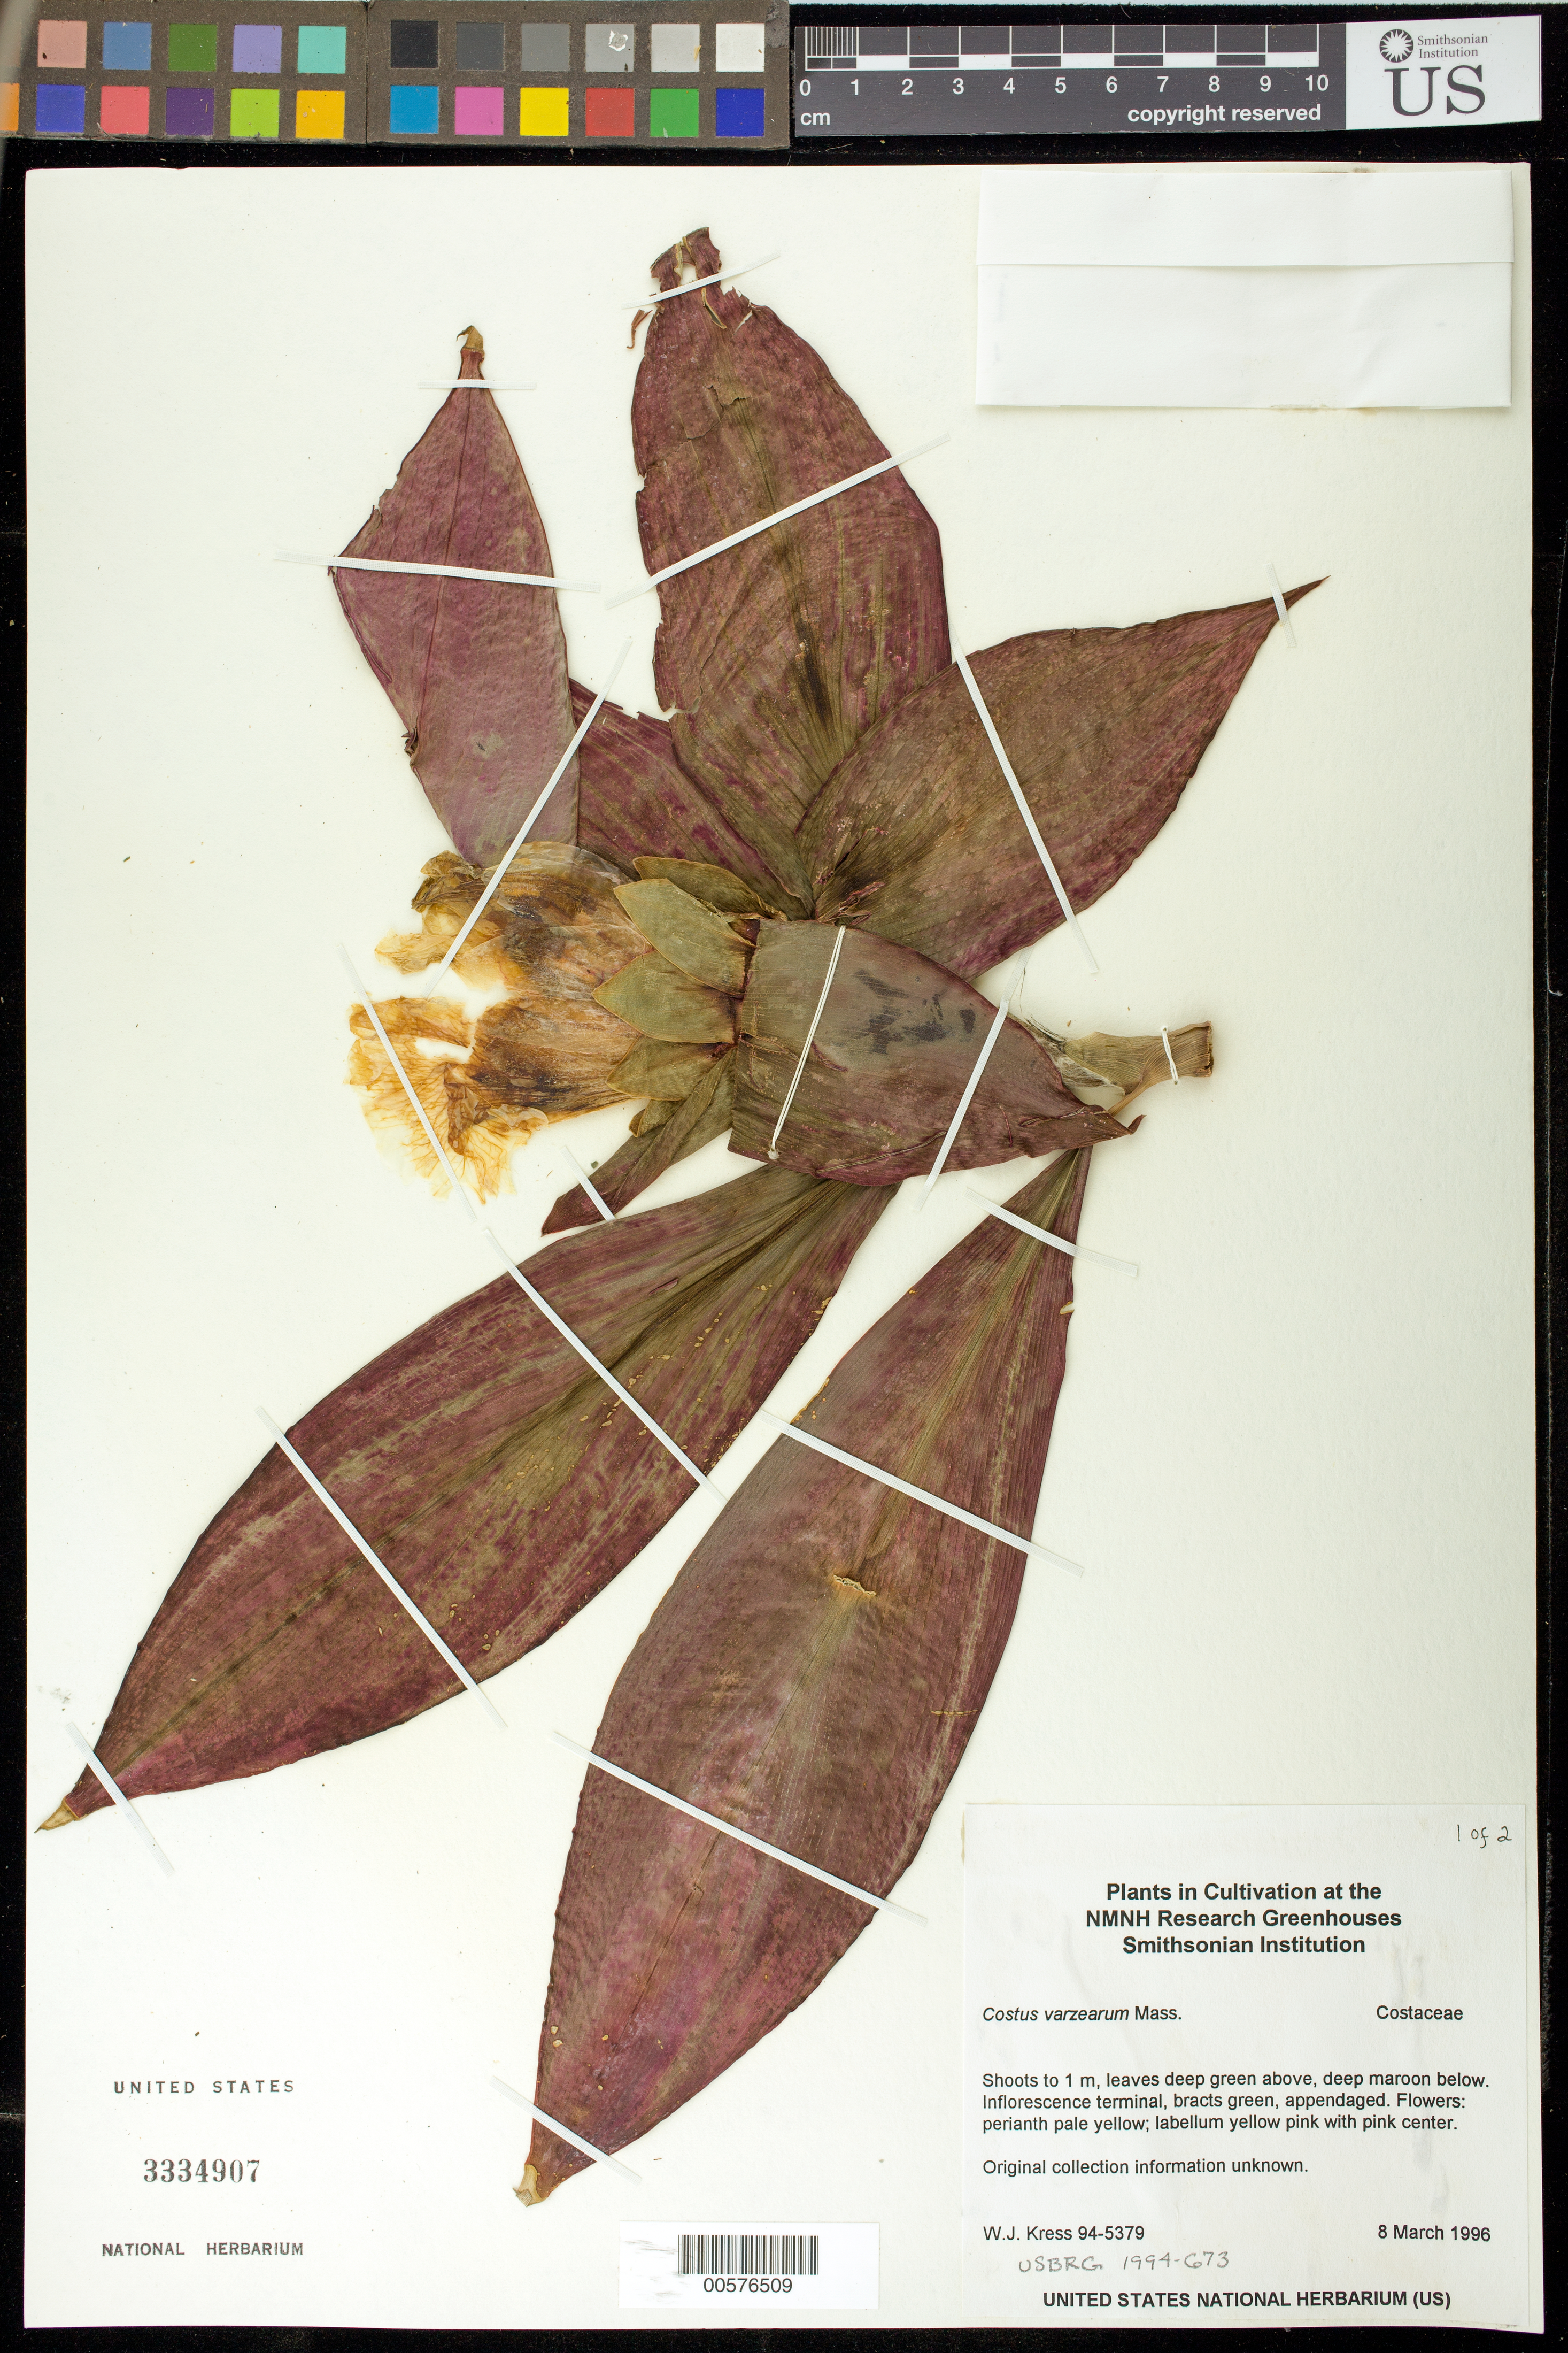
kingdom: Plantae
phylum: Tracheophyta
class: Liliopsida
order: Zingiberales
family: Costaceae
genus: Costus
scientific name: Costus varzearum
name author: Maas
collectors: W. J. Kress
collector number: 94-5379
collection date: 1996-03-08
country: United States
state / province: Maryland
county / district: Prince George's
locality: NMNH Botany Research Greenhouses. Suitland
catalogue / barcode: US 3334907